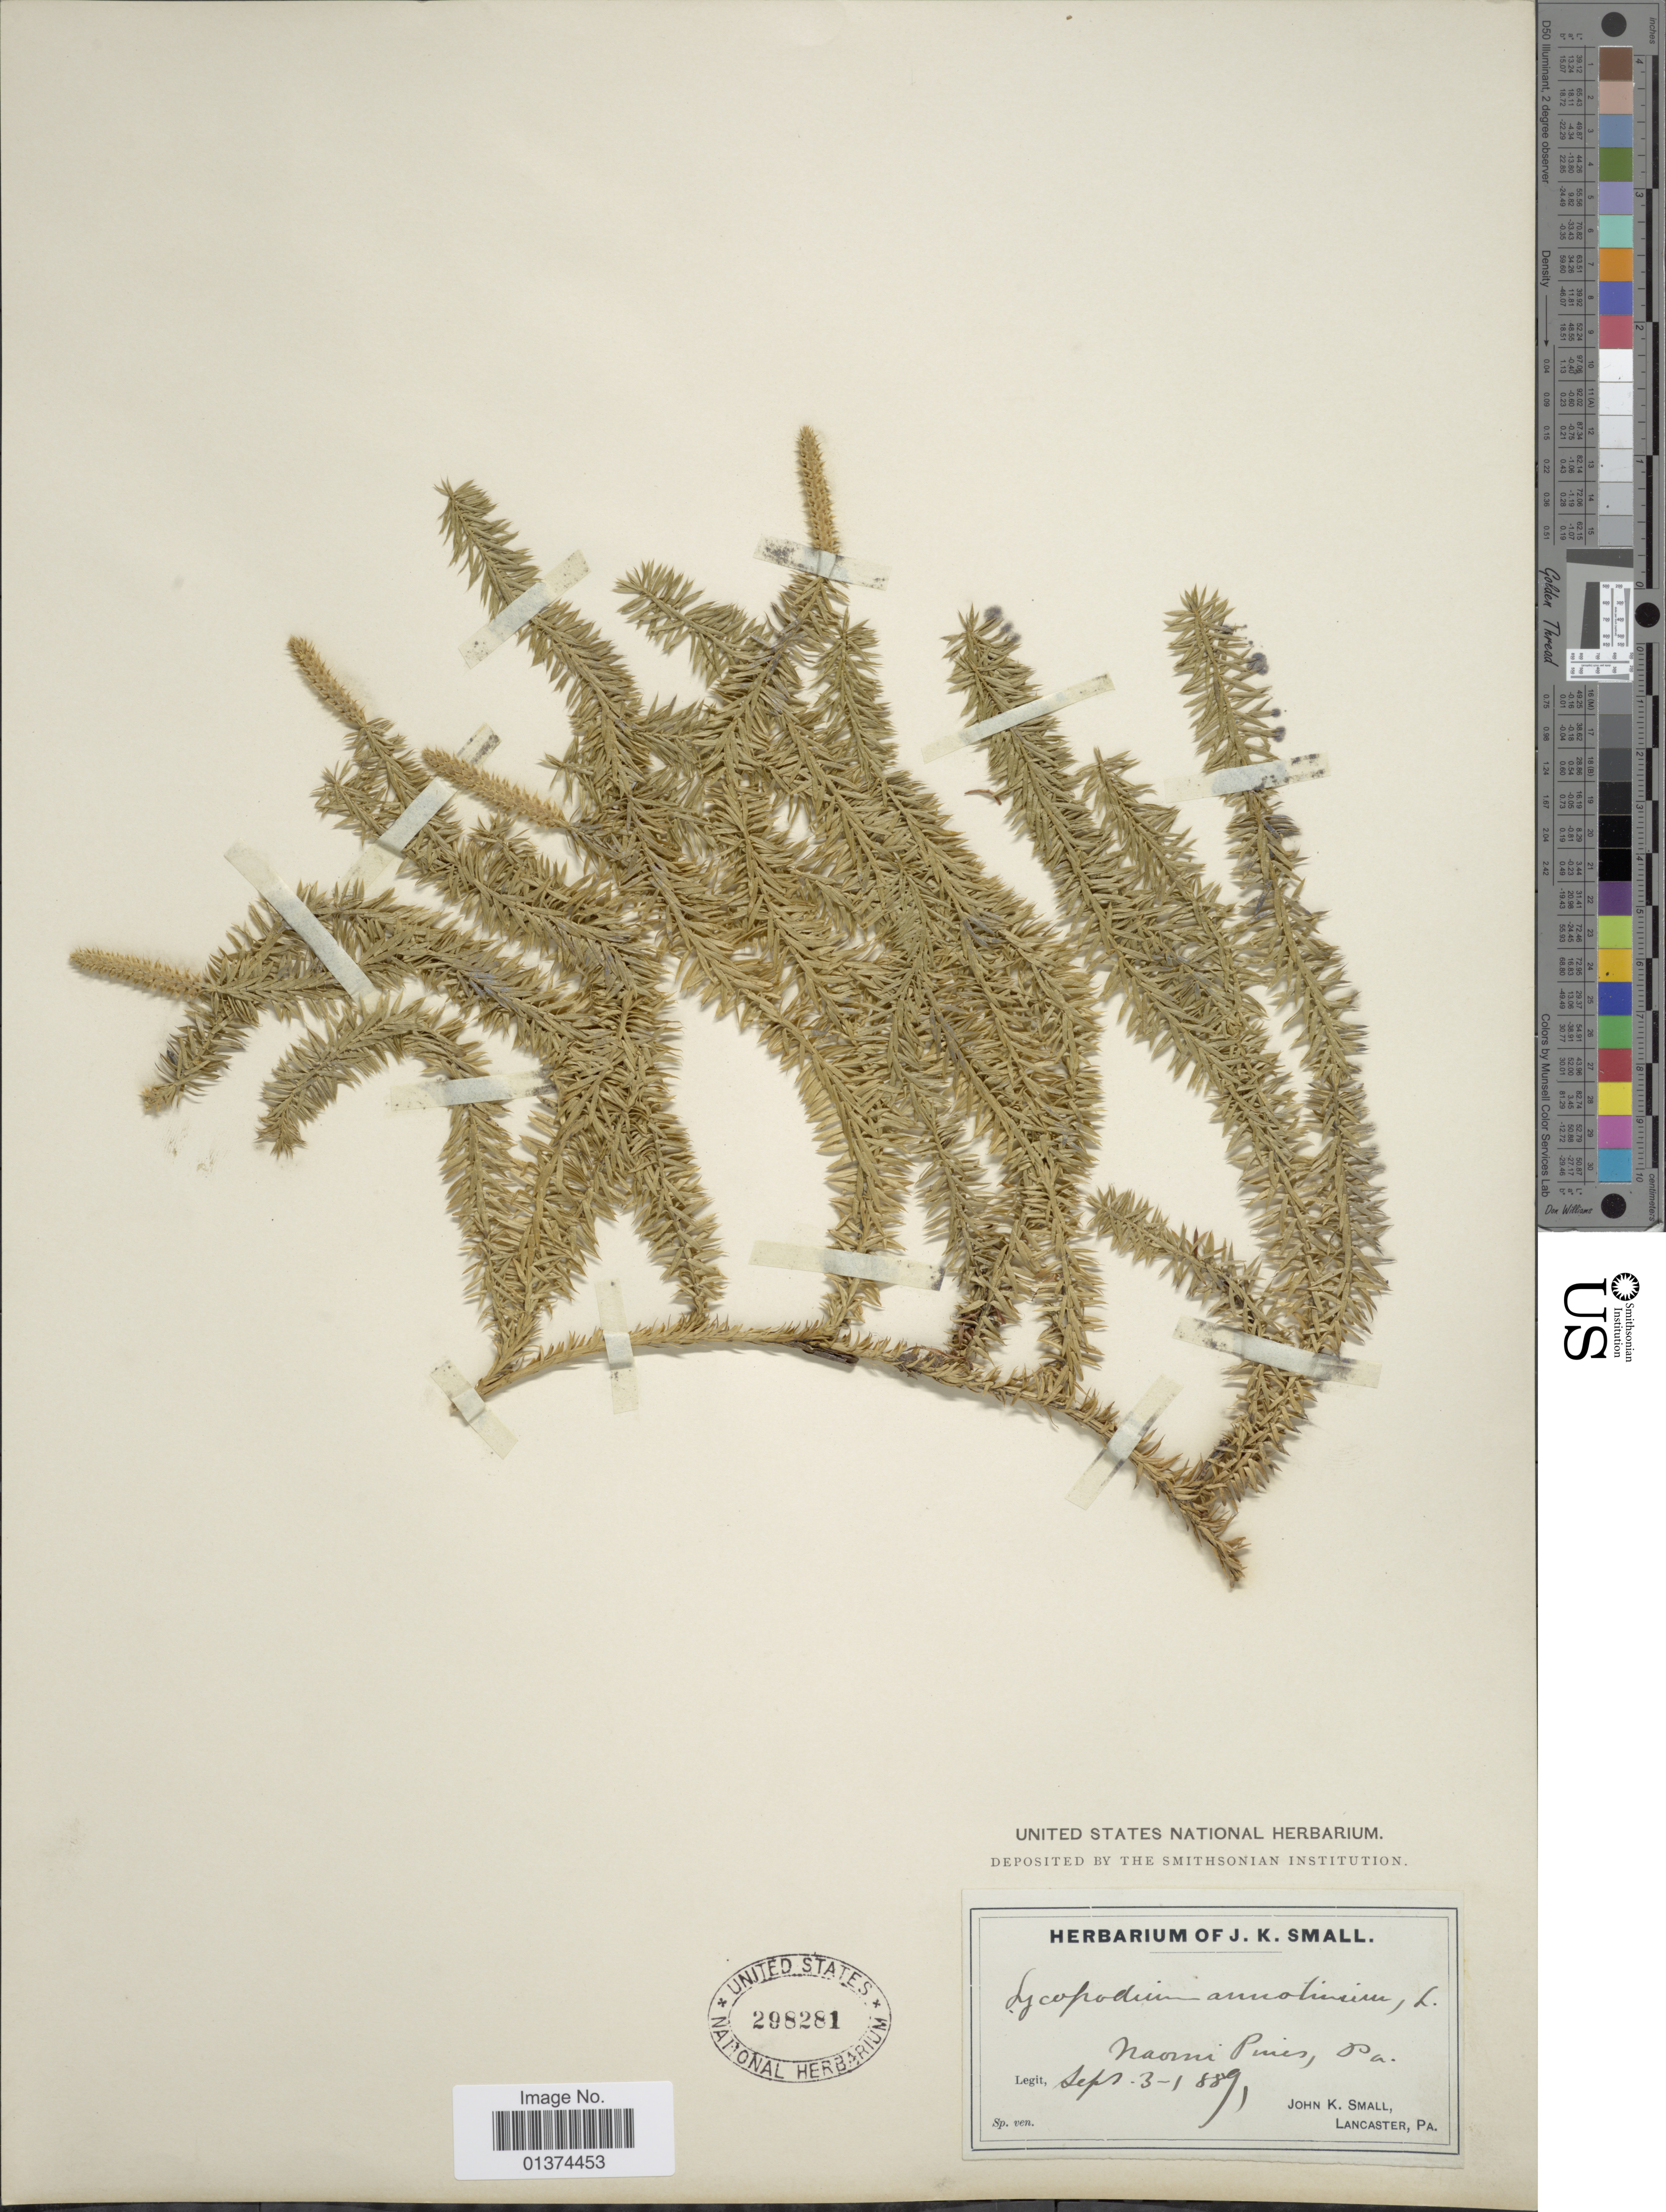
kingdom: Plantae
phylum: Tracheophyta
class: Lycopodiopsida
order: Lycopodiales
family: Lycopodiaceae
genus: Spinulum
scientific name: Spinulum annotinum subsp. annotinum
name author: (L.) A. Haines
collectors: J. K. Small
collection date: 1889-09-03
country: United States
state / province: Pennsylvania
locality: Naomi Pines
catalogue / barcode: US 298281